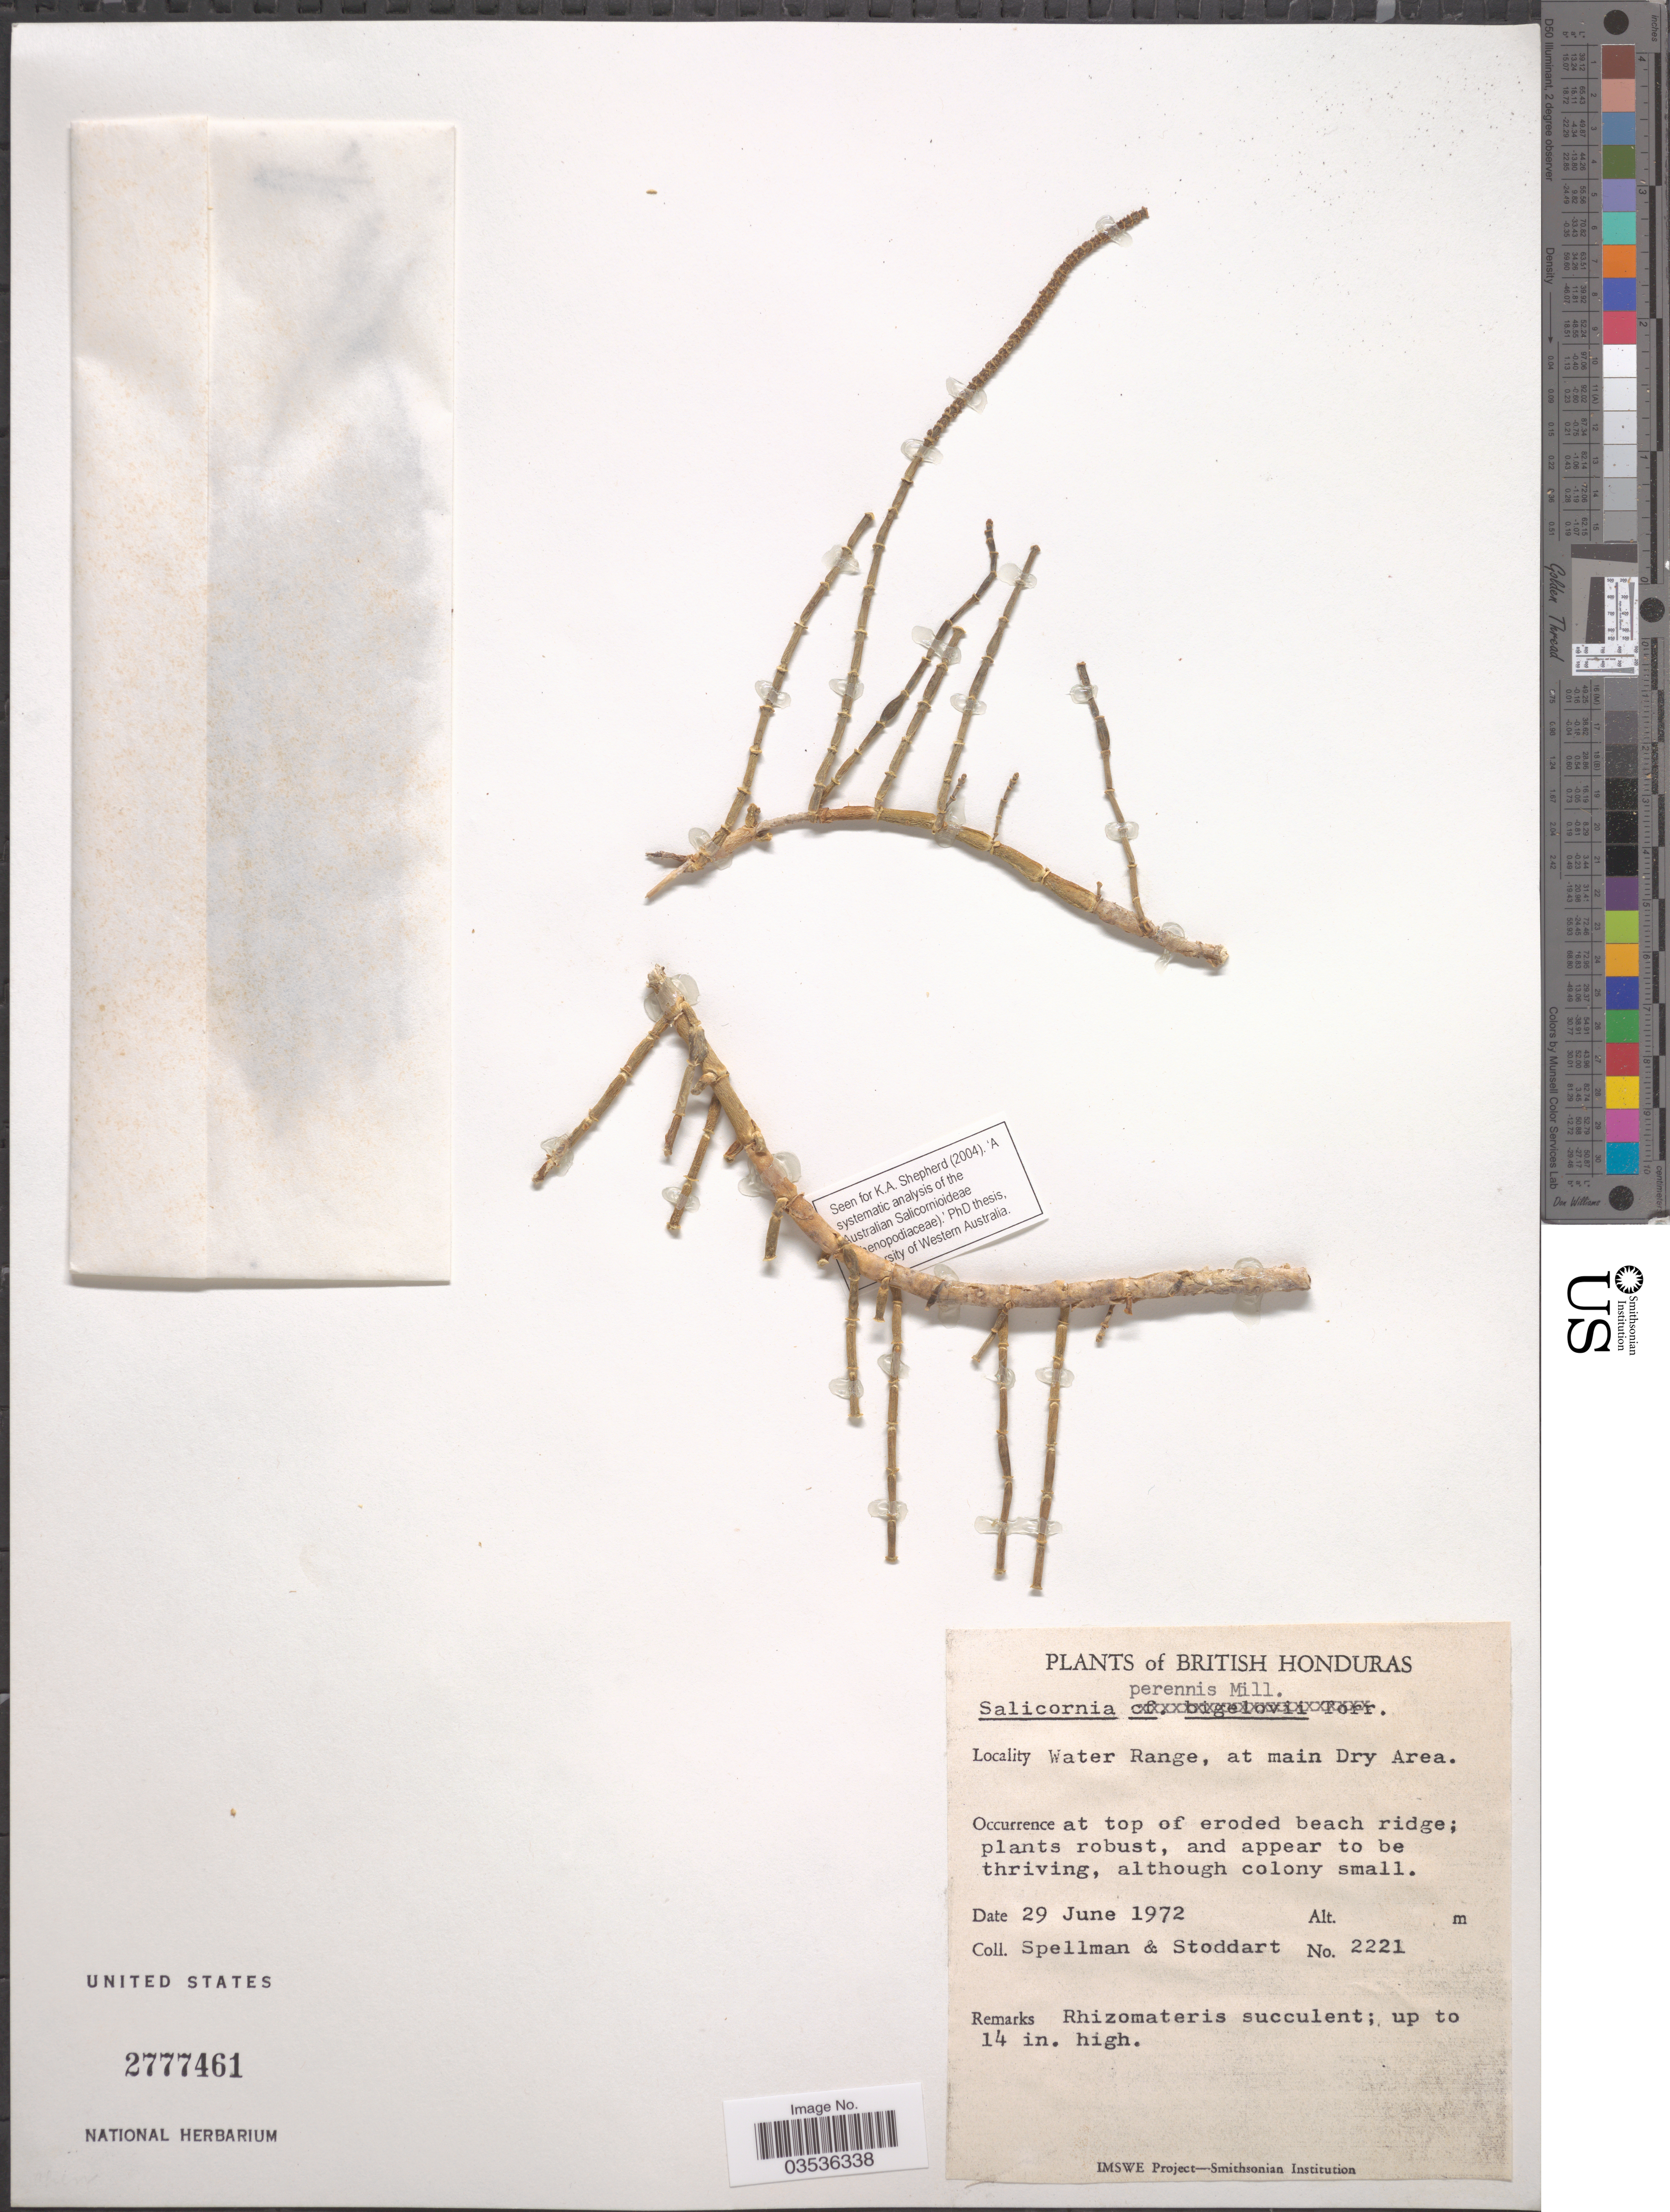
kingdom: Plantae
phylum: Tracheophyta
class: Magnoliopsida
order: Caryophyllales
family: Amaranthaceae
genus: Salicornia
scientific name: Salicornia perennis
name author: Mill.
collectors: Spellman, -- & -. Stoddart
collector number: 2221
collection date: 1972-06-29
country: Belize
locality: British Honduras. Water Range, at main Dry Area.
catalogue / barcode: US 2777461